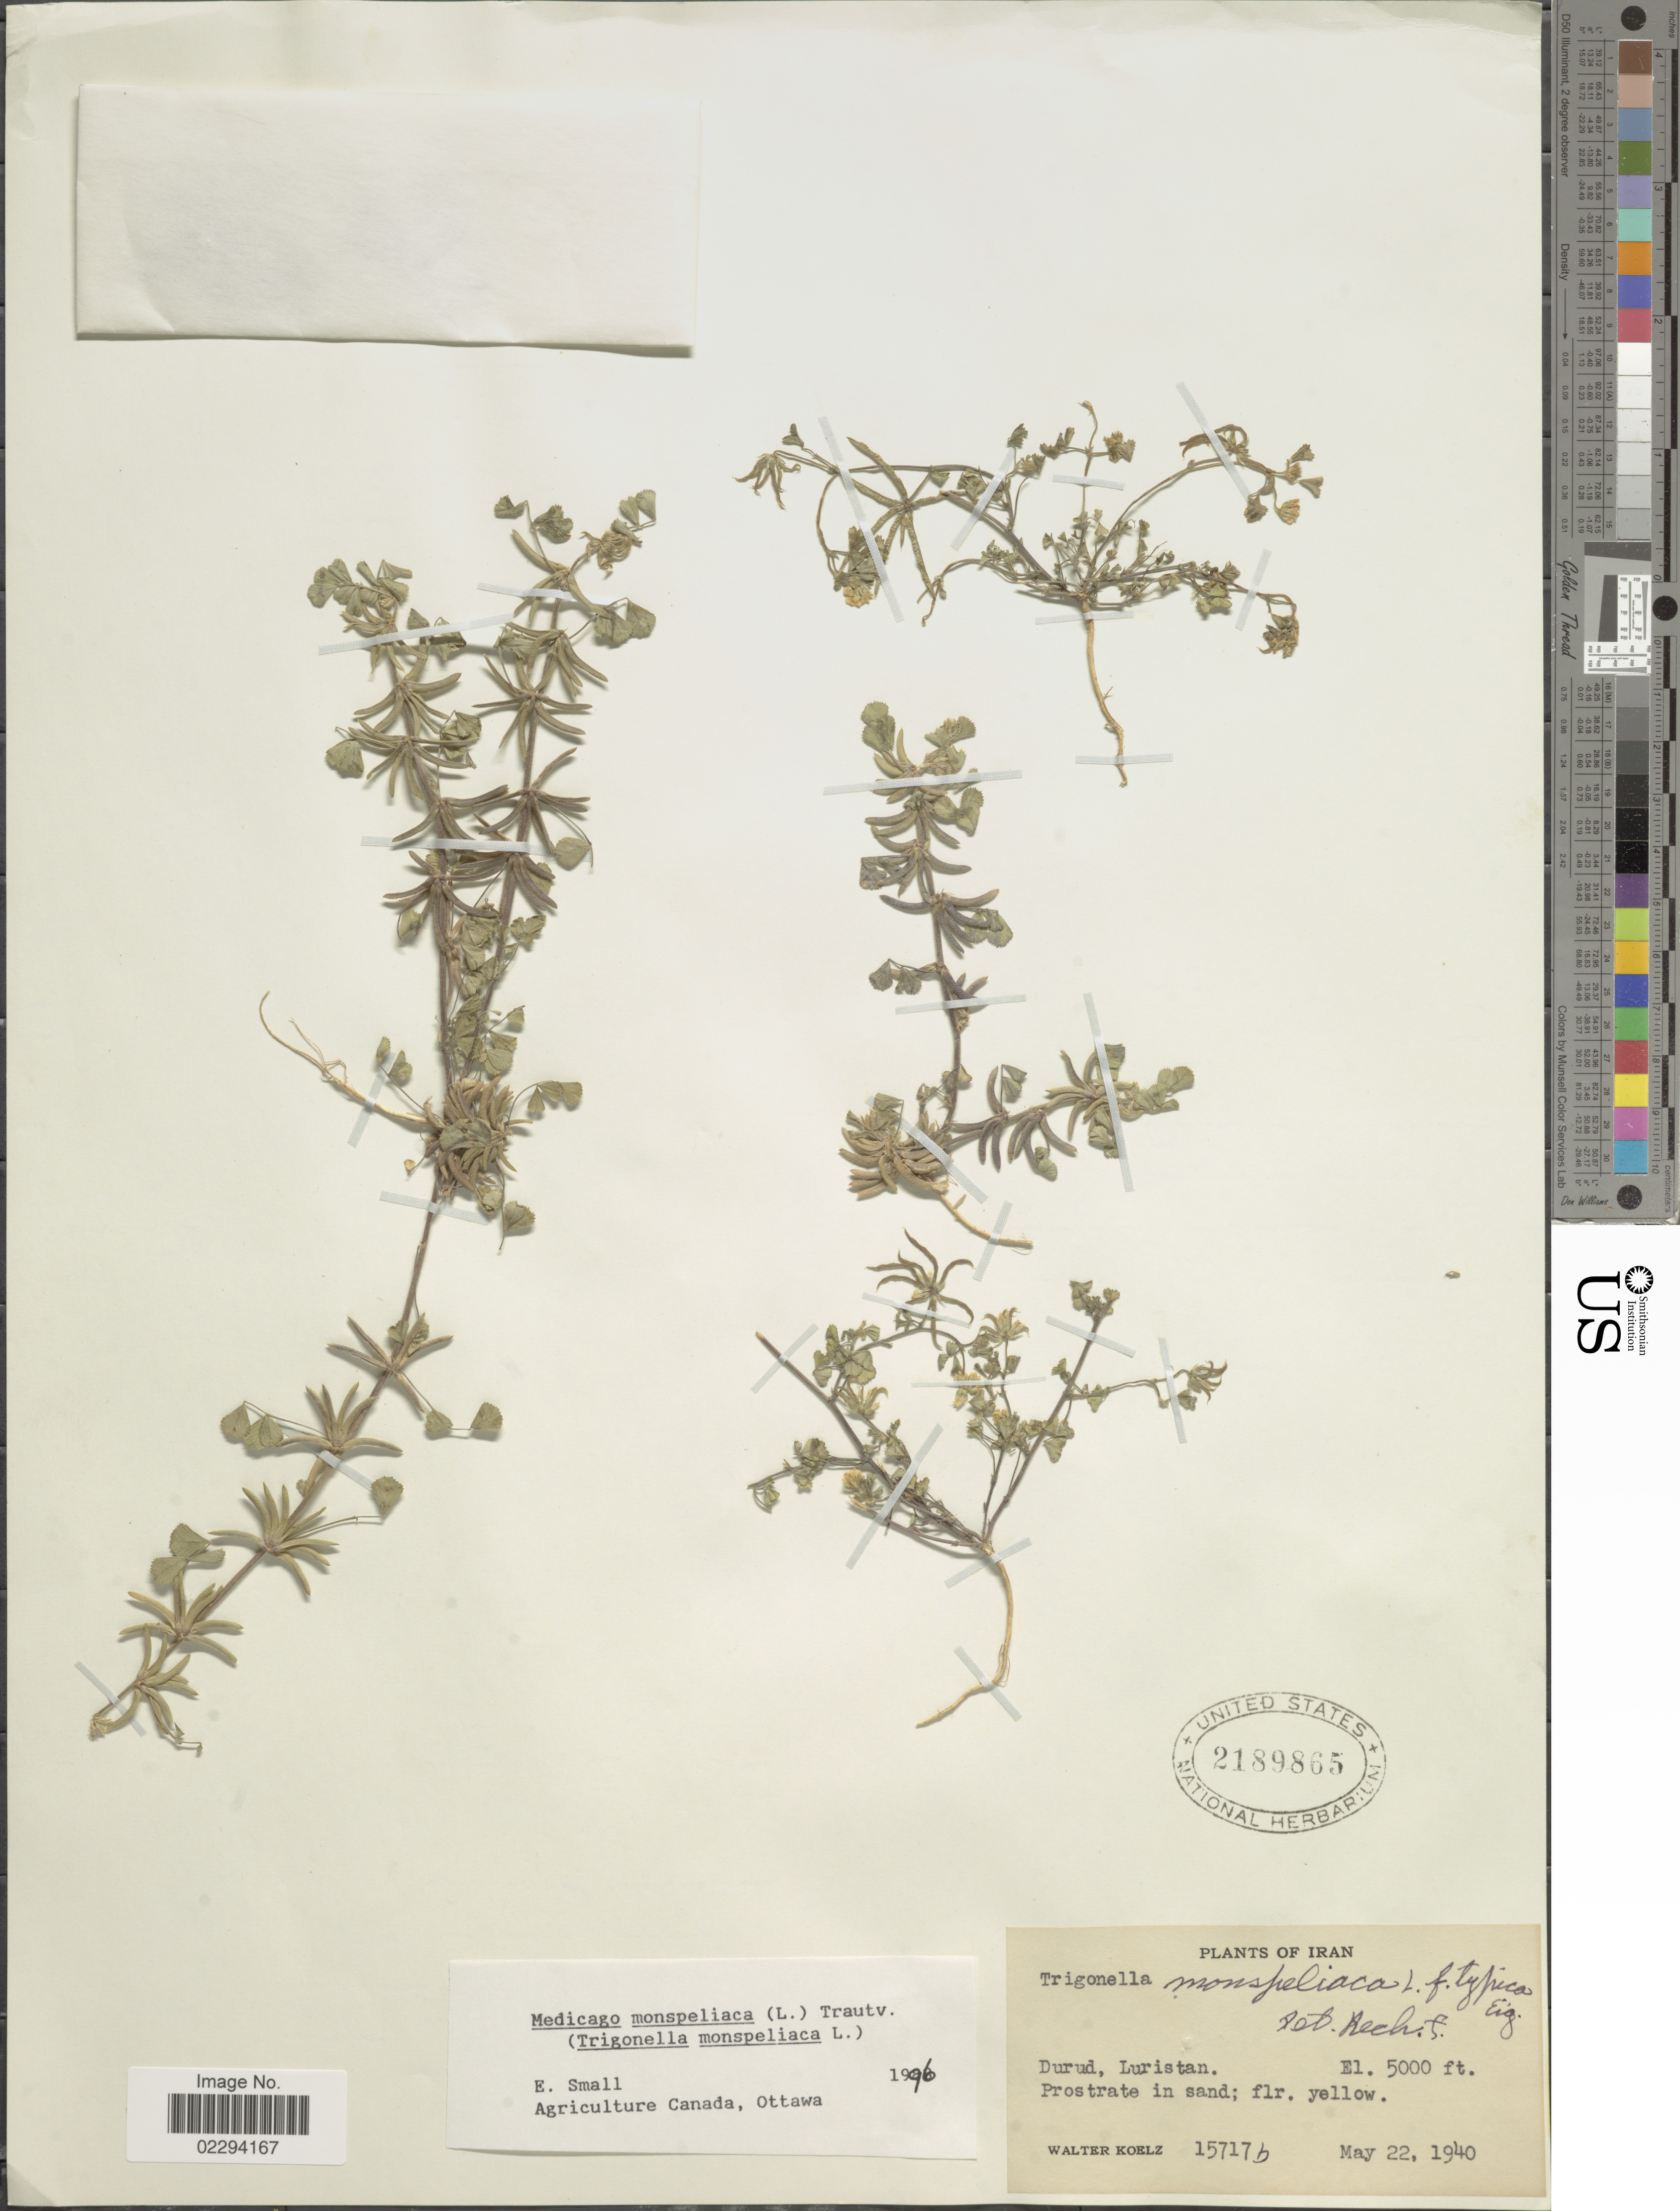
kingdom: Plantae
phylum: Tracheophyta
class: Magnoliopsida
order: Fabales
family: Fabaceae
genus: Medicago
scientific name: Medicago monspeliaca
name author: (L.) Trautv.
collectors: W. N. Koelz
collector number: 15717b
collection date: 1940-05-22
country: Iran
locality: Durud, Luristan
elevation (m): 1524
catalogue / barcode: US 2189865